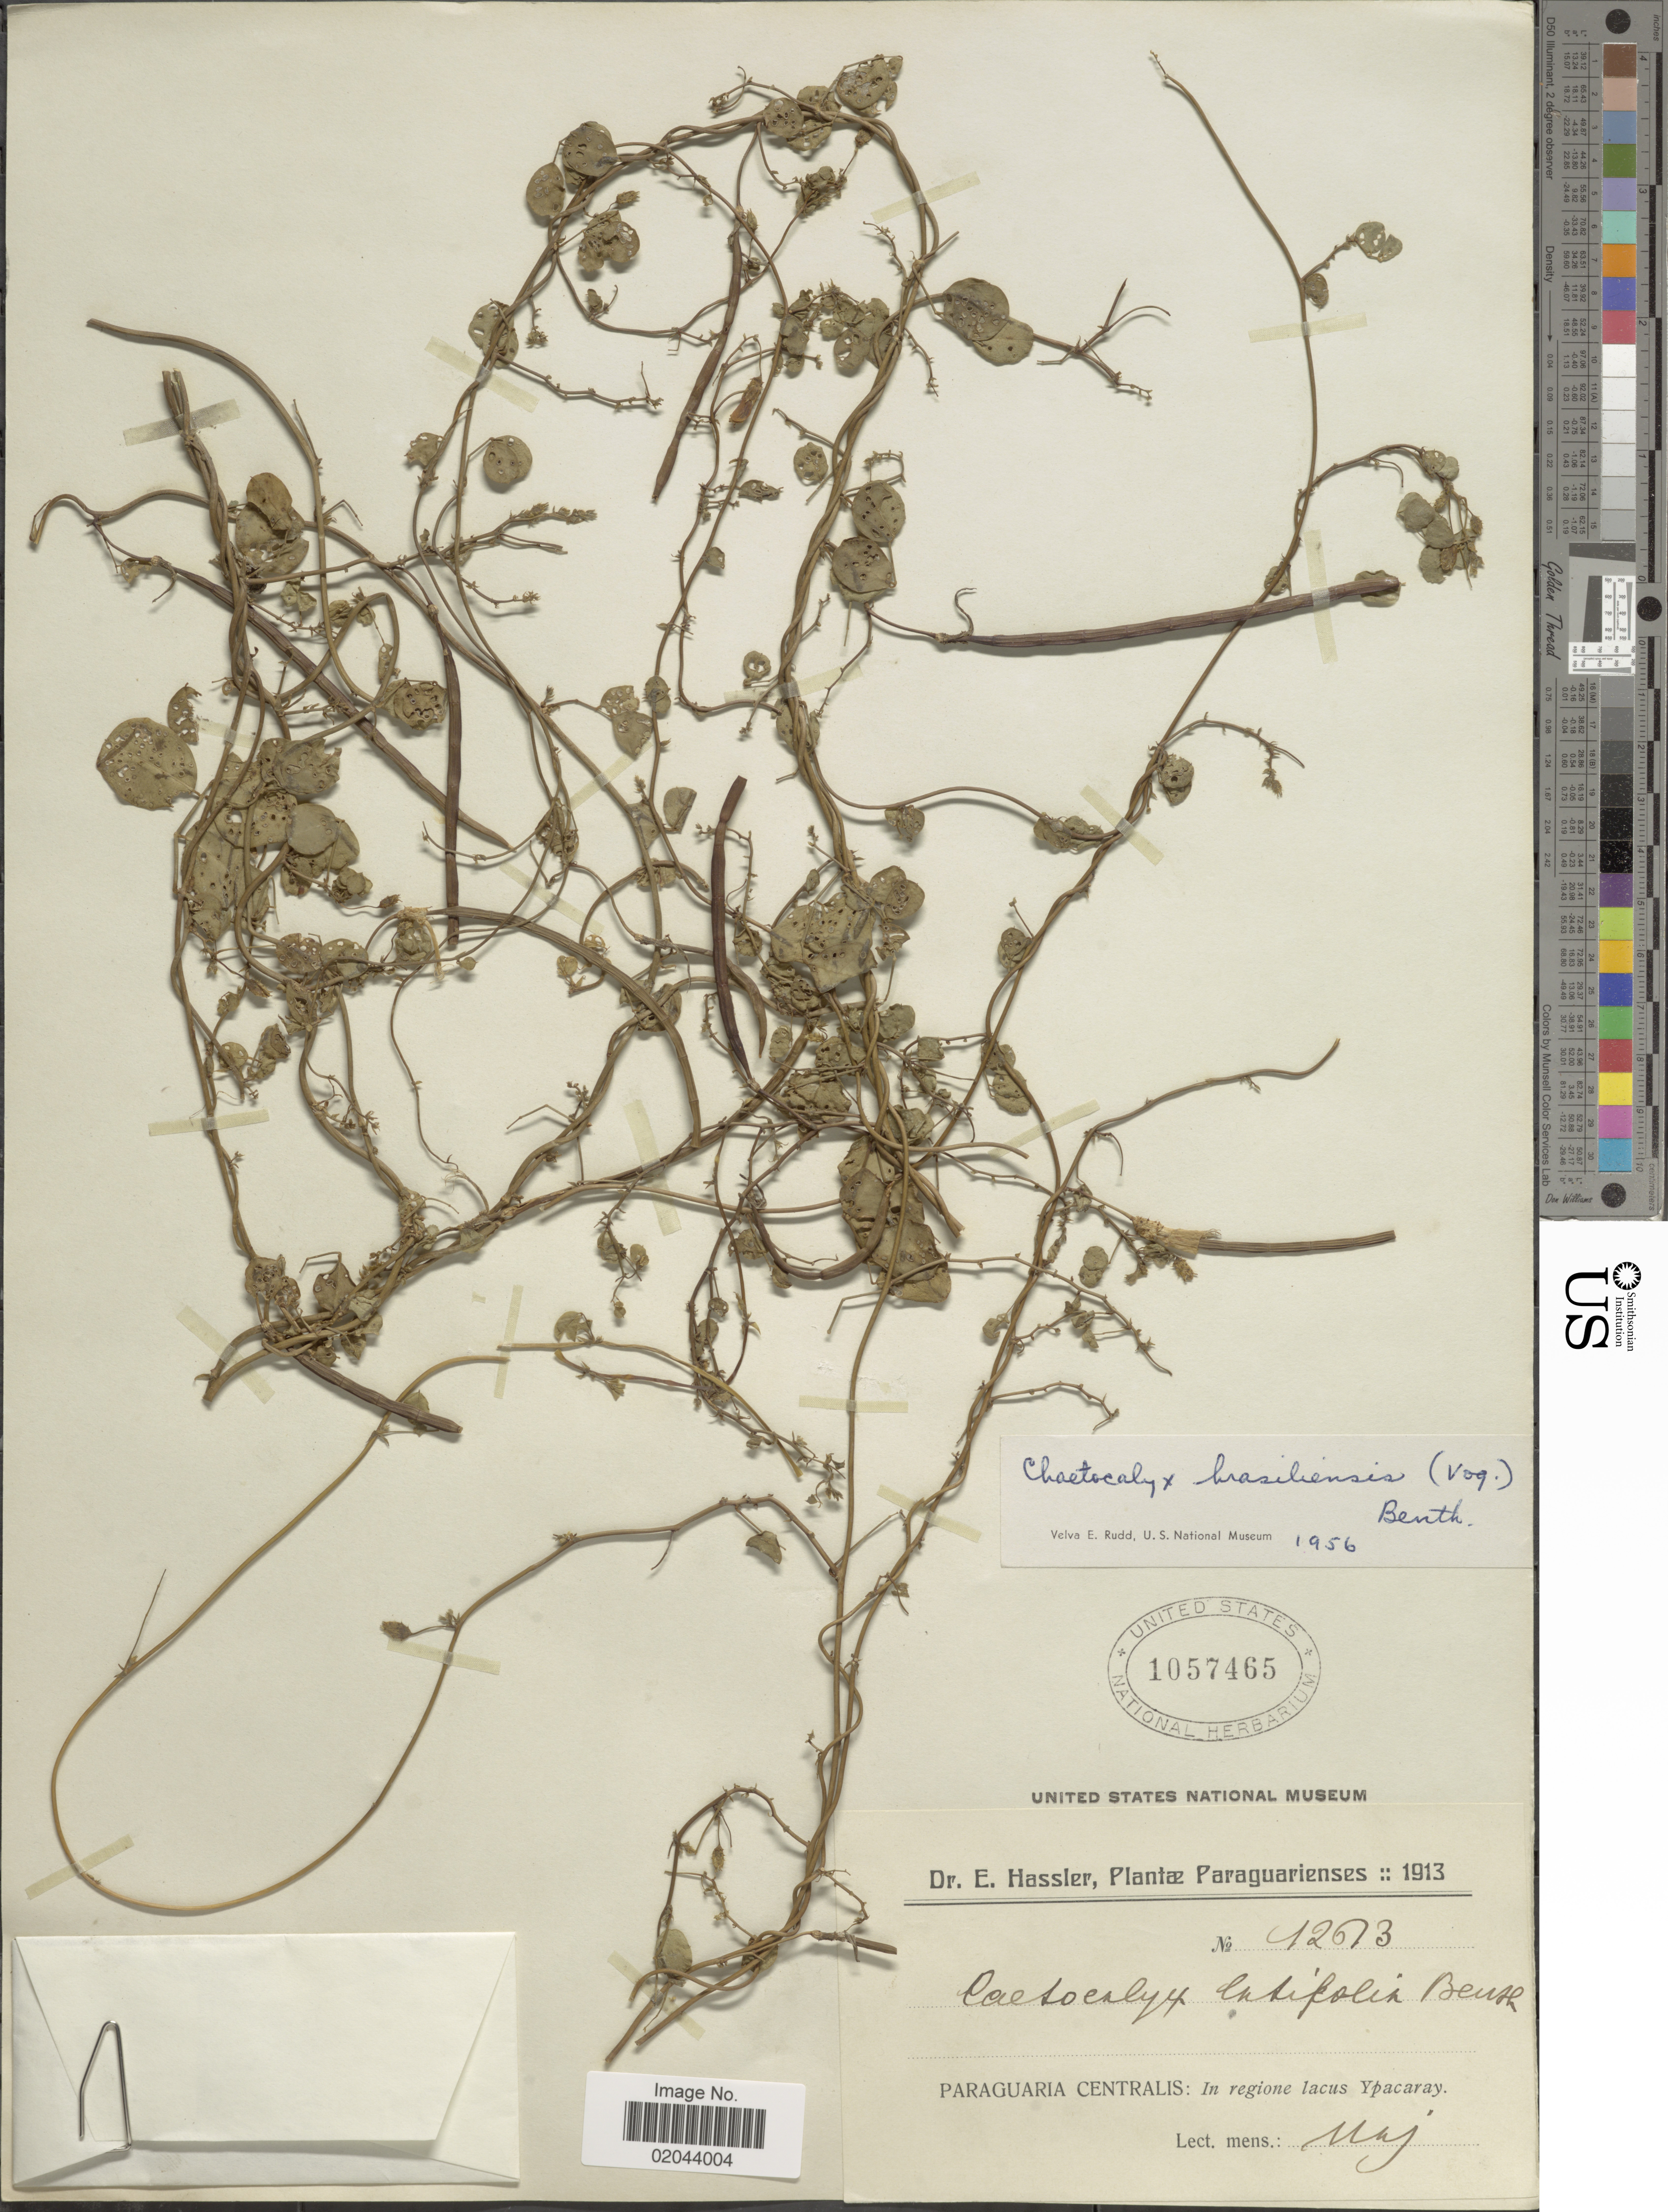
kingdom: Plantae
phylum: Tracheophyta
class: Magnoliopsida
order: Fabales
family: Fabaceae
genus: Chaetocalyx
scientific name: Chaetocalyx brasiliensis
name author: (Vogel) Benth.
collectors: E. Hassler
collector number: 12613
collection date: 1913-05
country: Paraguay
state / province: Paraguari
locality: Paraguaria Centralis: In regione lacus Ypacaray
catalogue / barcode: US 1057465